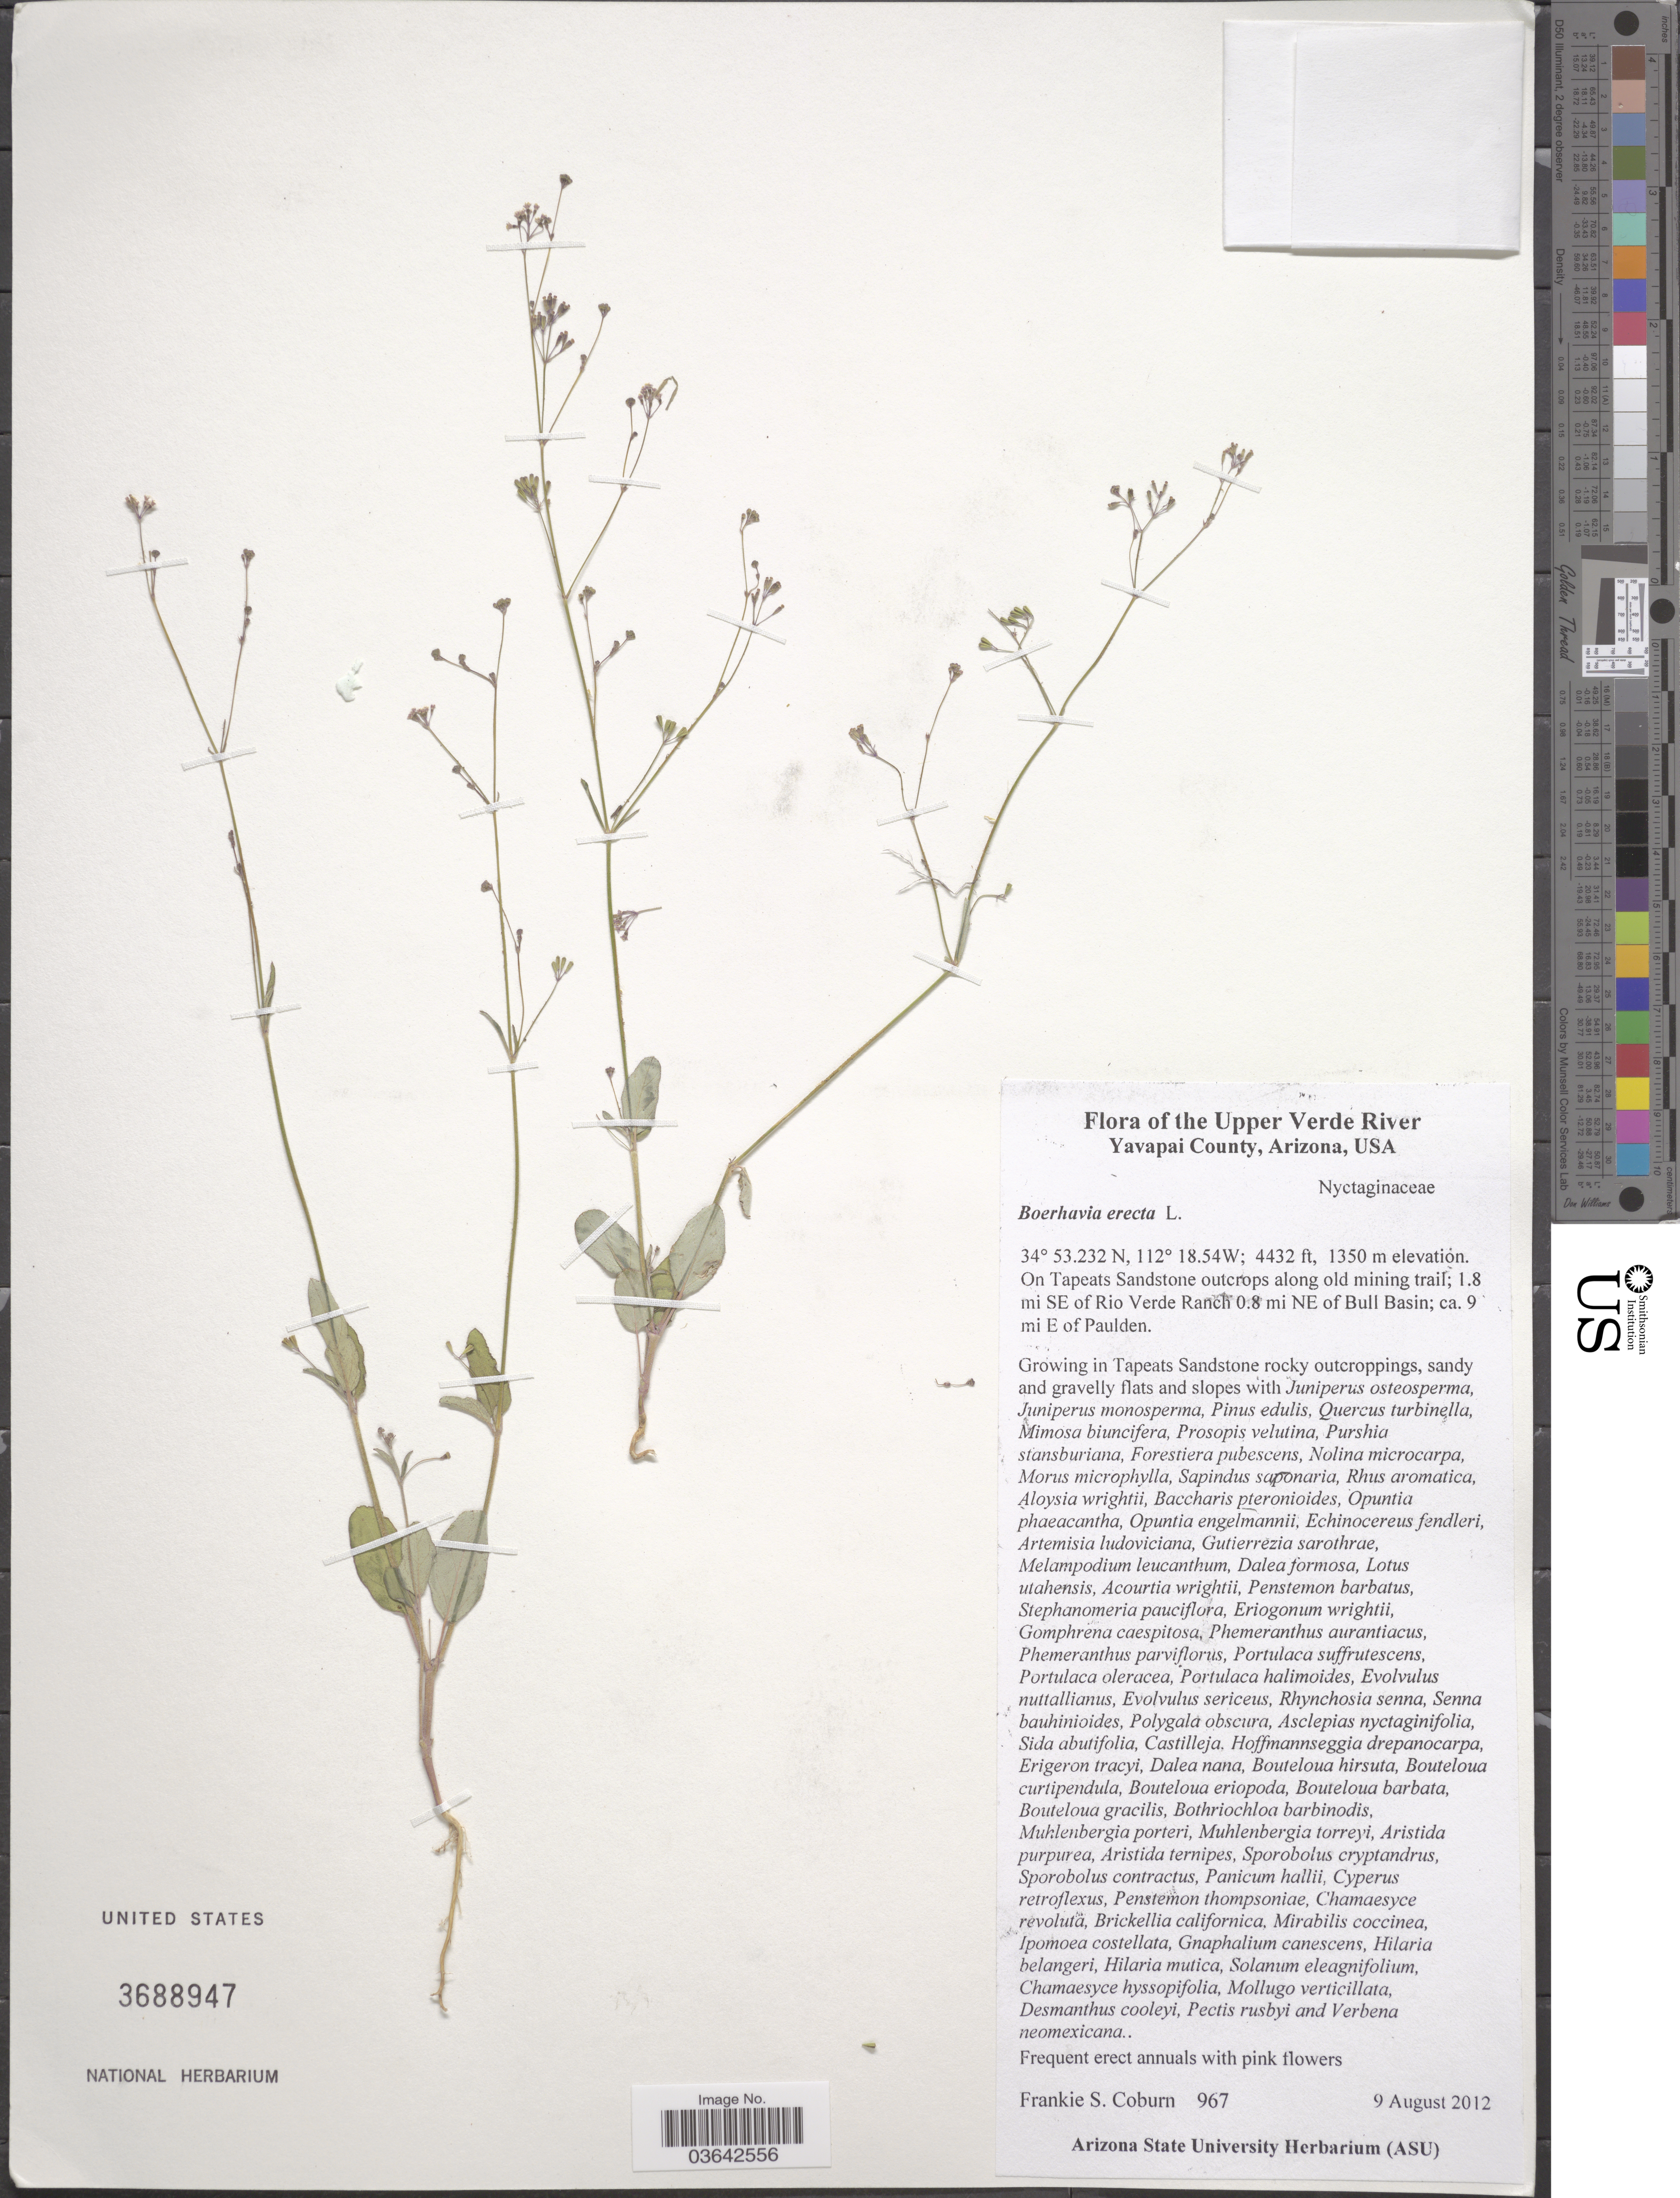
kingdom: Plantae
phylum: Tracheophyta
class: Magnoliopsida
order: Caryophyllales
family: Nyctaginaceae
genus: Boerhavia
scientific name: Boerhavia erecta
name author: L.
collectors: F. Coburn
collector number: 967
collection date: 2012-08-09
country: United States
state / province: Arizona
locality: The Upper Verde River. Yavapai County. 1.8 mi SE of Rio Verde Ranch 0.8 mi NE of Bull Basin; ca. 9 moi E of Paulden.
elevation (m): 1351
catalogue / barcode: US 3688947